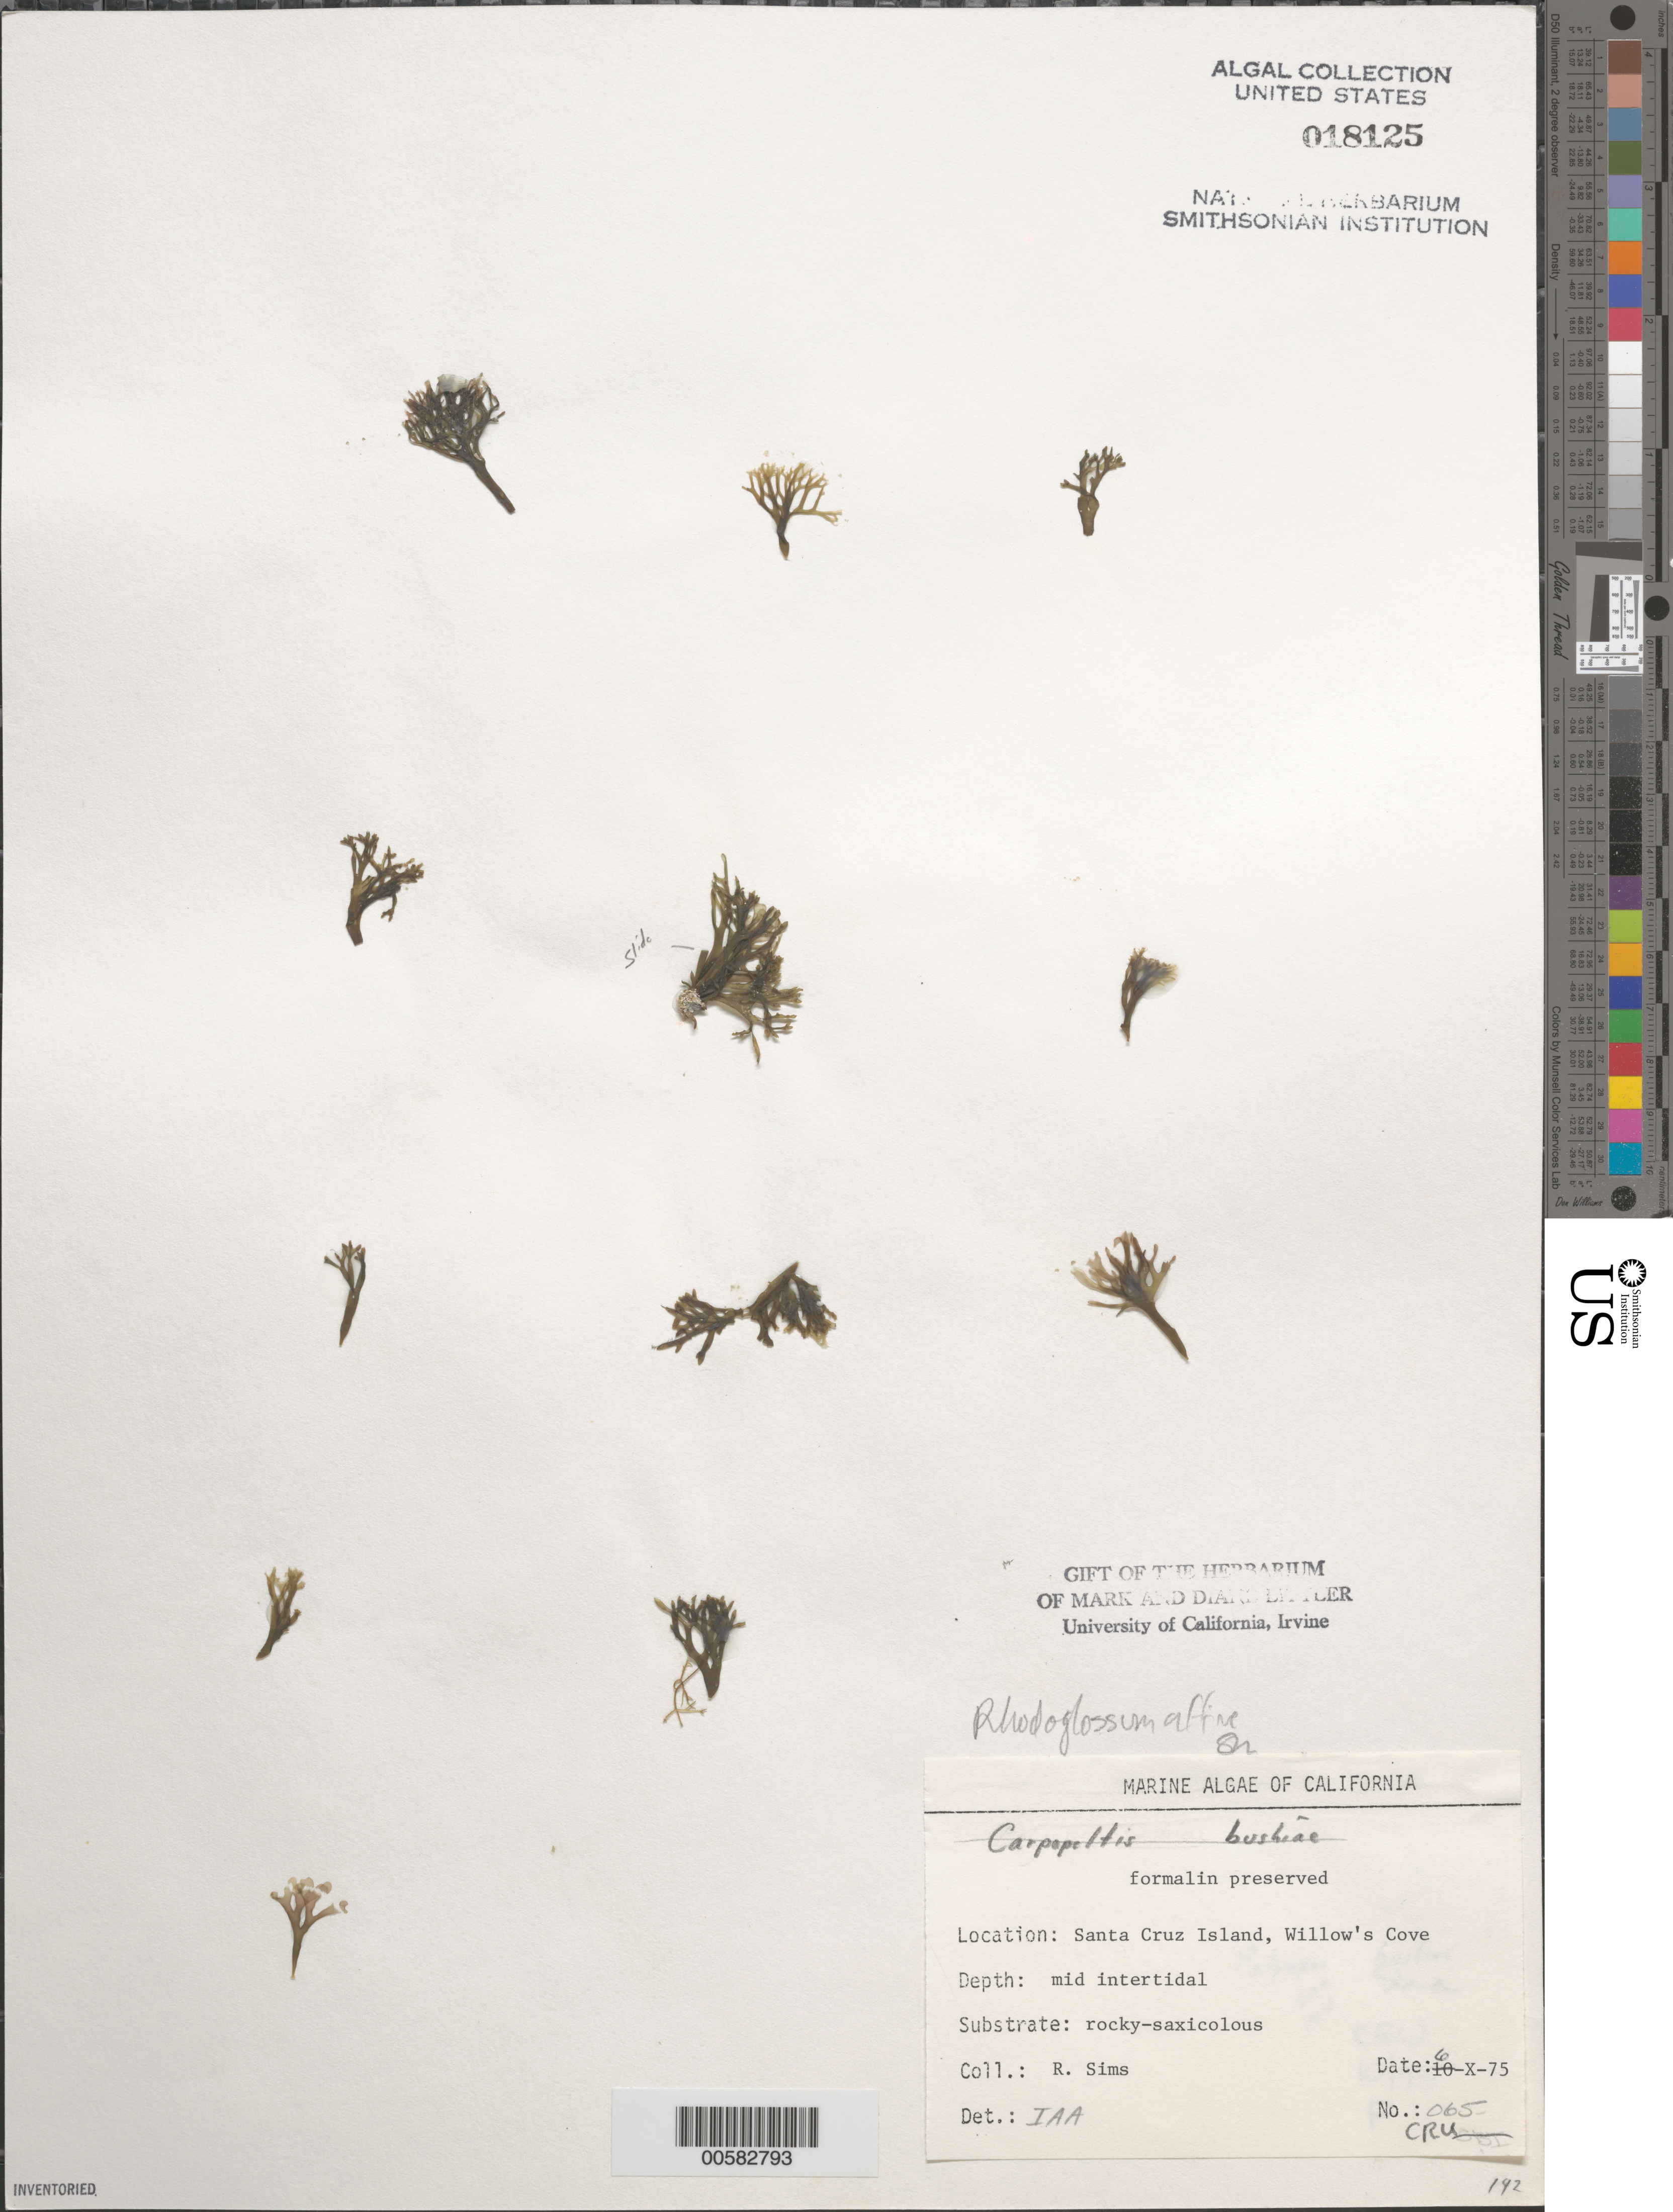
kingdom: Plantae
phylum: Rhodophyta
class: Florideophyceae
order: Gigartinales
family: Gigartinaceae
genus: Mazzaella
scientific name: Mazzaella affinis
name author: (Harvey) Fredericq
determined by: Algae name updating Project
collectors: R. H. Sims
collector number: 065-CRU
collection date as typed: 06 Oct 1975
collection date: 1975-10-06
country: United States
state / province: California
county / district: Santa Barbara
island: Santa Cruz Island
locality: Willows Cove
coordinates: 33 57'43"N, 119 45'16"W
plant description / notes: BLM-SOCALBIGHT Rocky Intertidal Survey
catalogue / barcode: US 18125